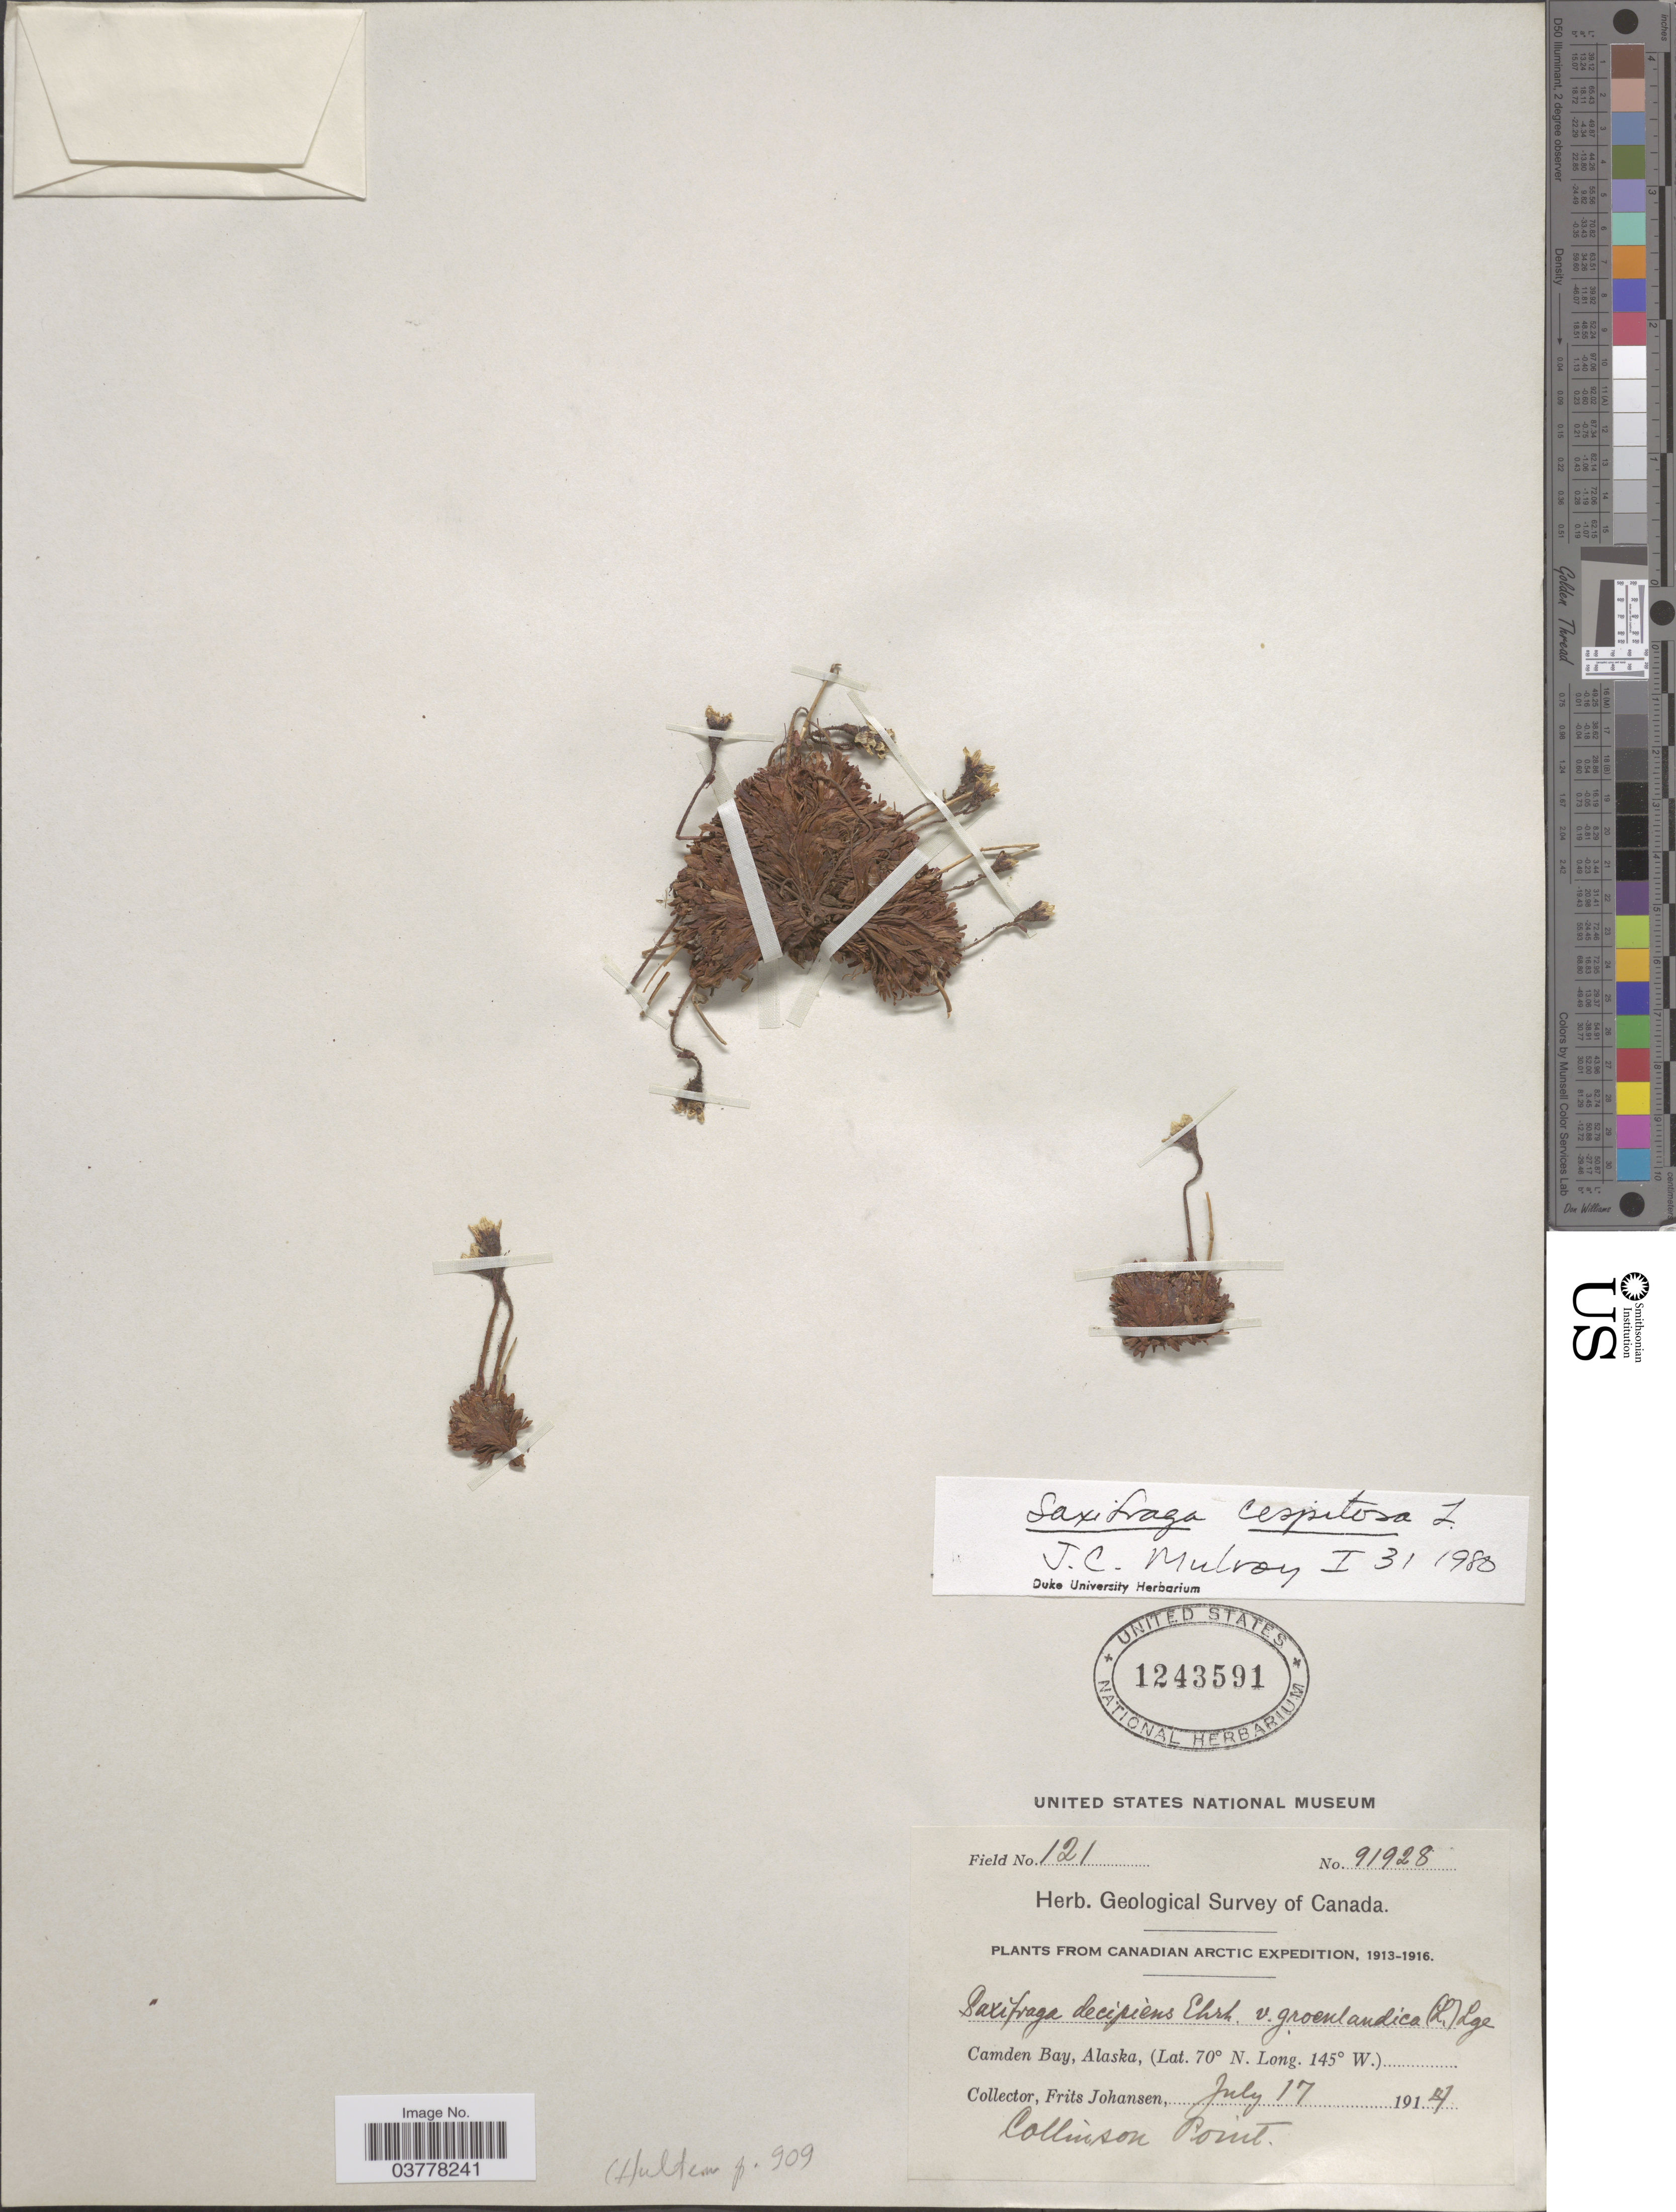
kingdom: Plantae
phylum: Tracheophyta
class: Magnoliopsida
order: Saxifragales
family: Saxifragaceae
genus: Saxifraga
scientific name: Saxifraga caespitosa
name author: L.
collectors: F. Johansen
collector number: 91928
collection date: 1914-07-17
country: United States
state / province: Alaska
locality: Canadian Arctic. Camden Bay. Collinson Point.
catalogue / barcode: US 1243591